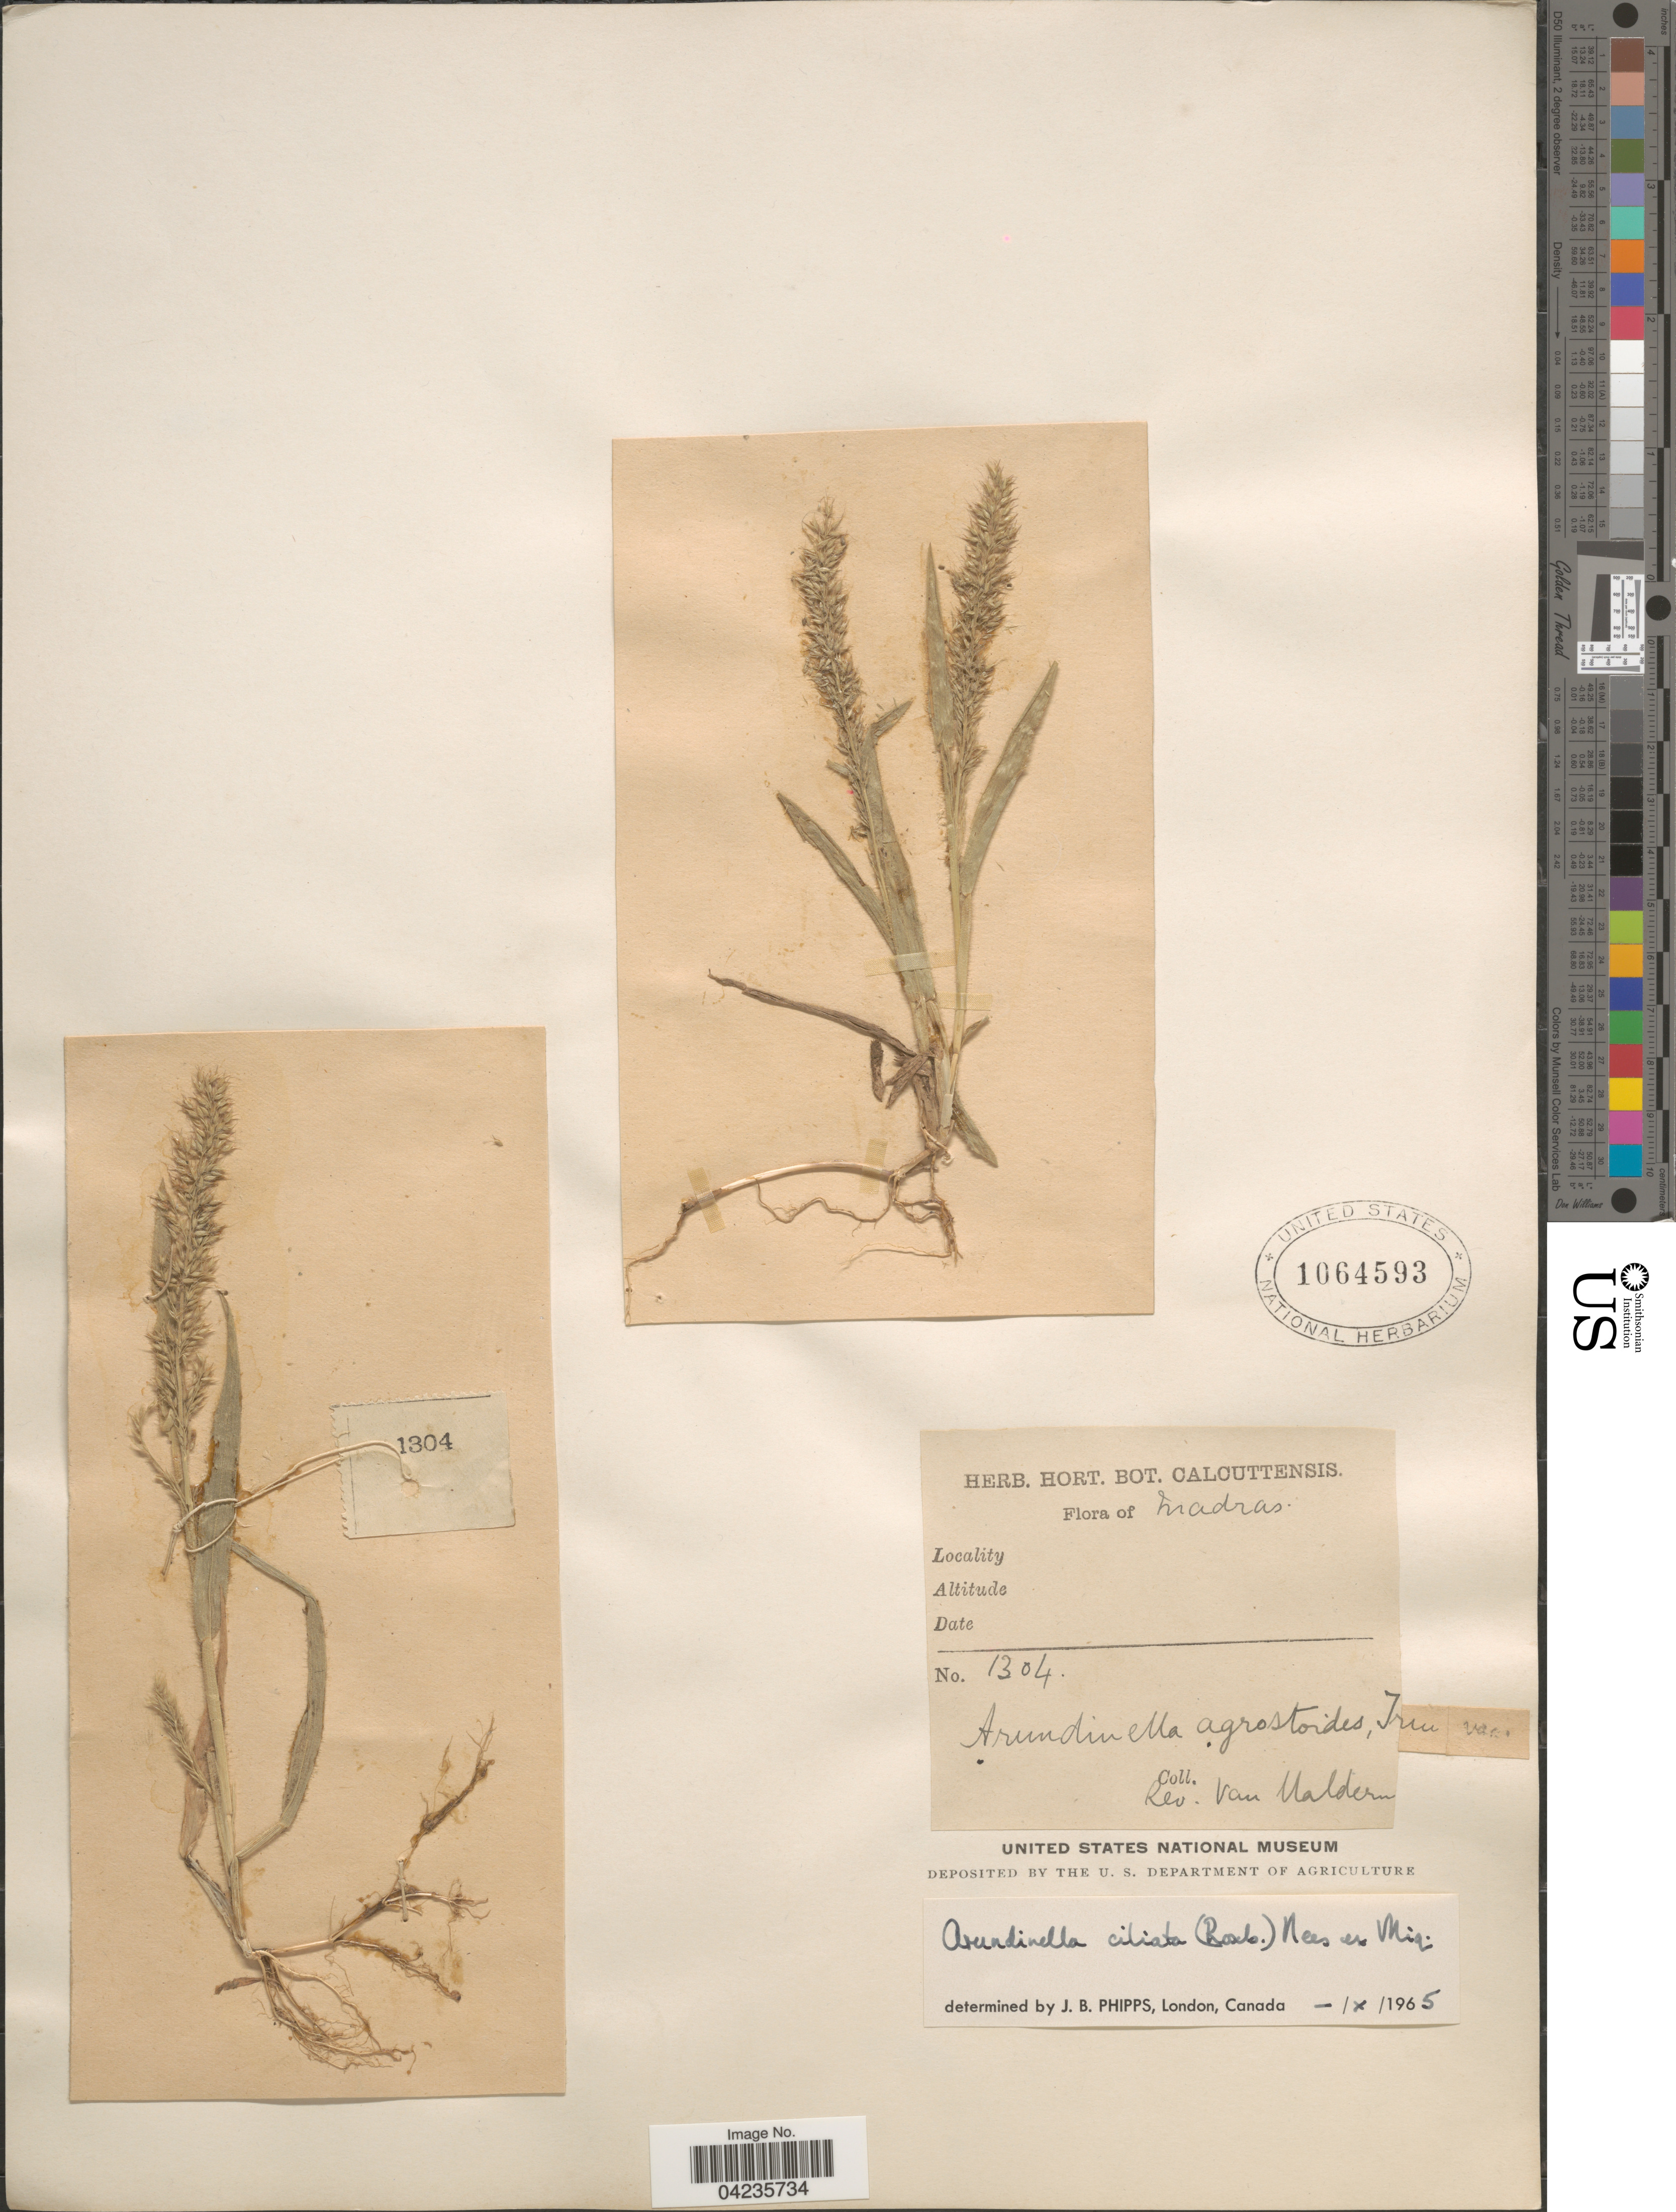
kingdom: Plantae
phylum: Tracheophyta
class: Liliopsida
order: Poales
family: Poaceae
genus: Arundinella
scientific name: Arundinella ciliata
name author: Nees ex Miq.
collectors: Rev. van Maldern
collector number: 1304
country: India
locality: Madras.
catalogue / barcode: US 1064593